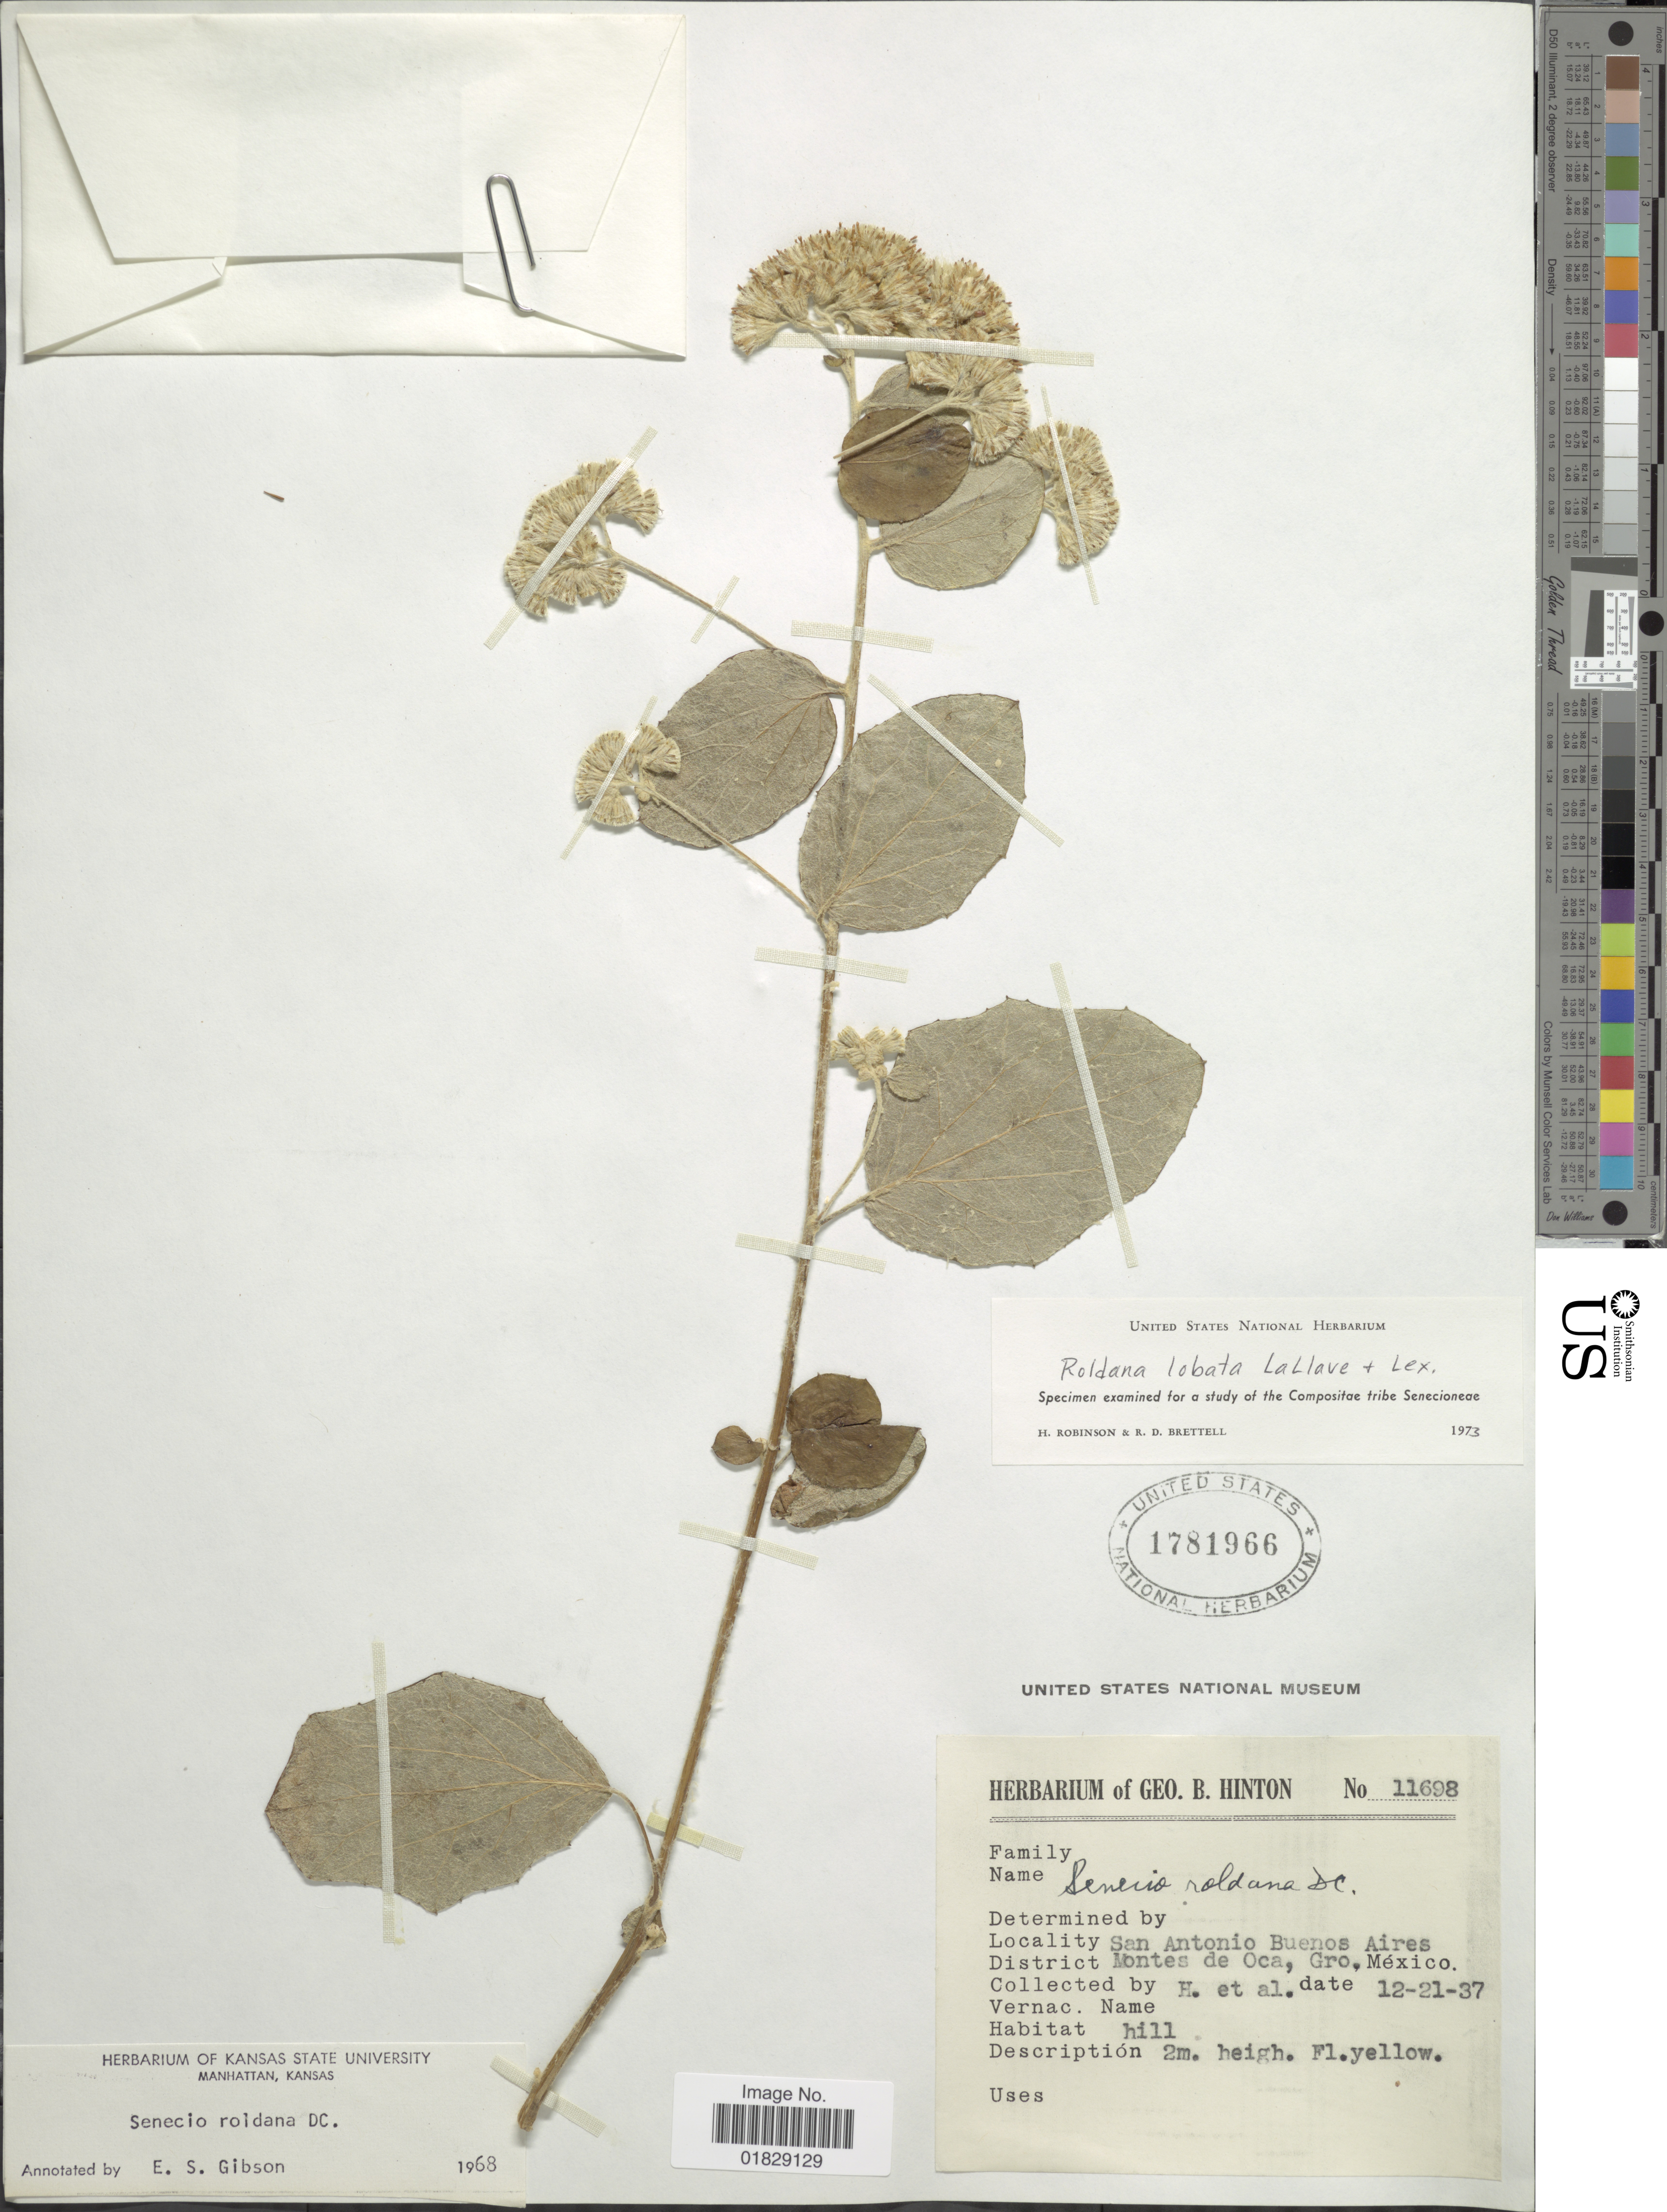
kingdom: Plantae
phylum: Tracheophyta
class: Magnoliopsida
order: Asterales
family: Asteraceae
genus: Roldana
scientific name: Roldana lobata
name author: La Llave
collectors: G. B. Hinton & et al.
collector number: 11698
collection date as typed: Transcribed d/m/y: 21/12/37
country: Mexico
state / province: Guerrero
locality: San Antonio Buenos Aires. District Montes de Oca, Gro., México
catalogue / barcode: US 1781966